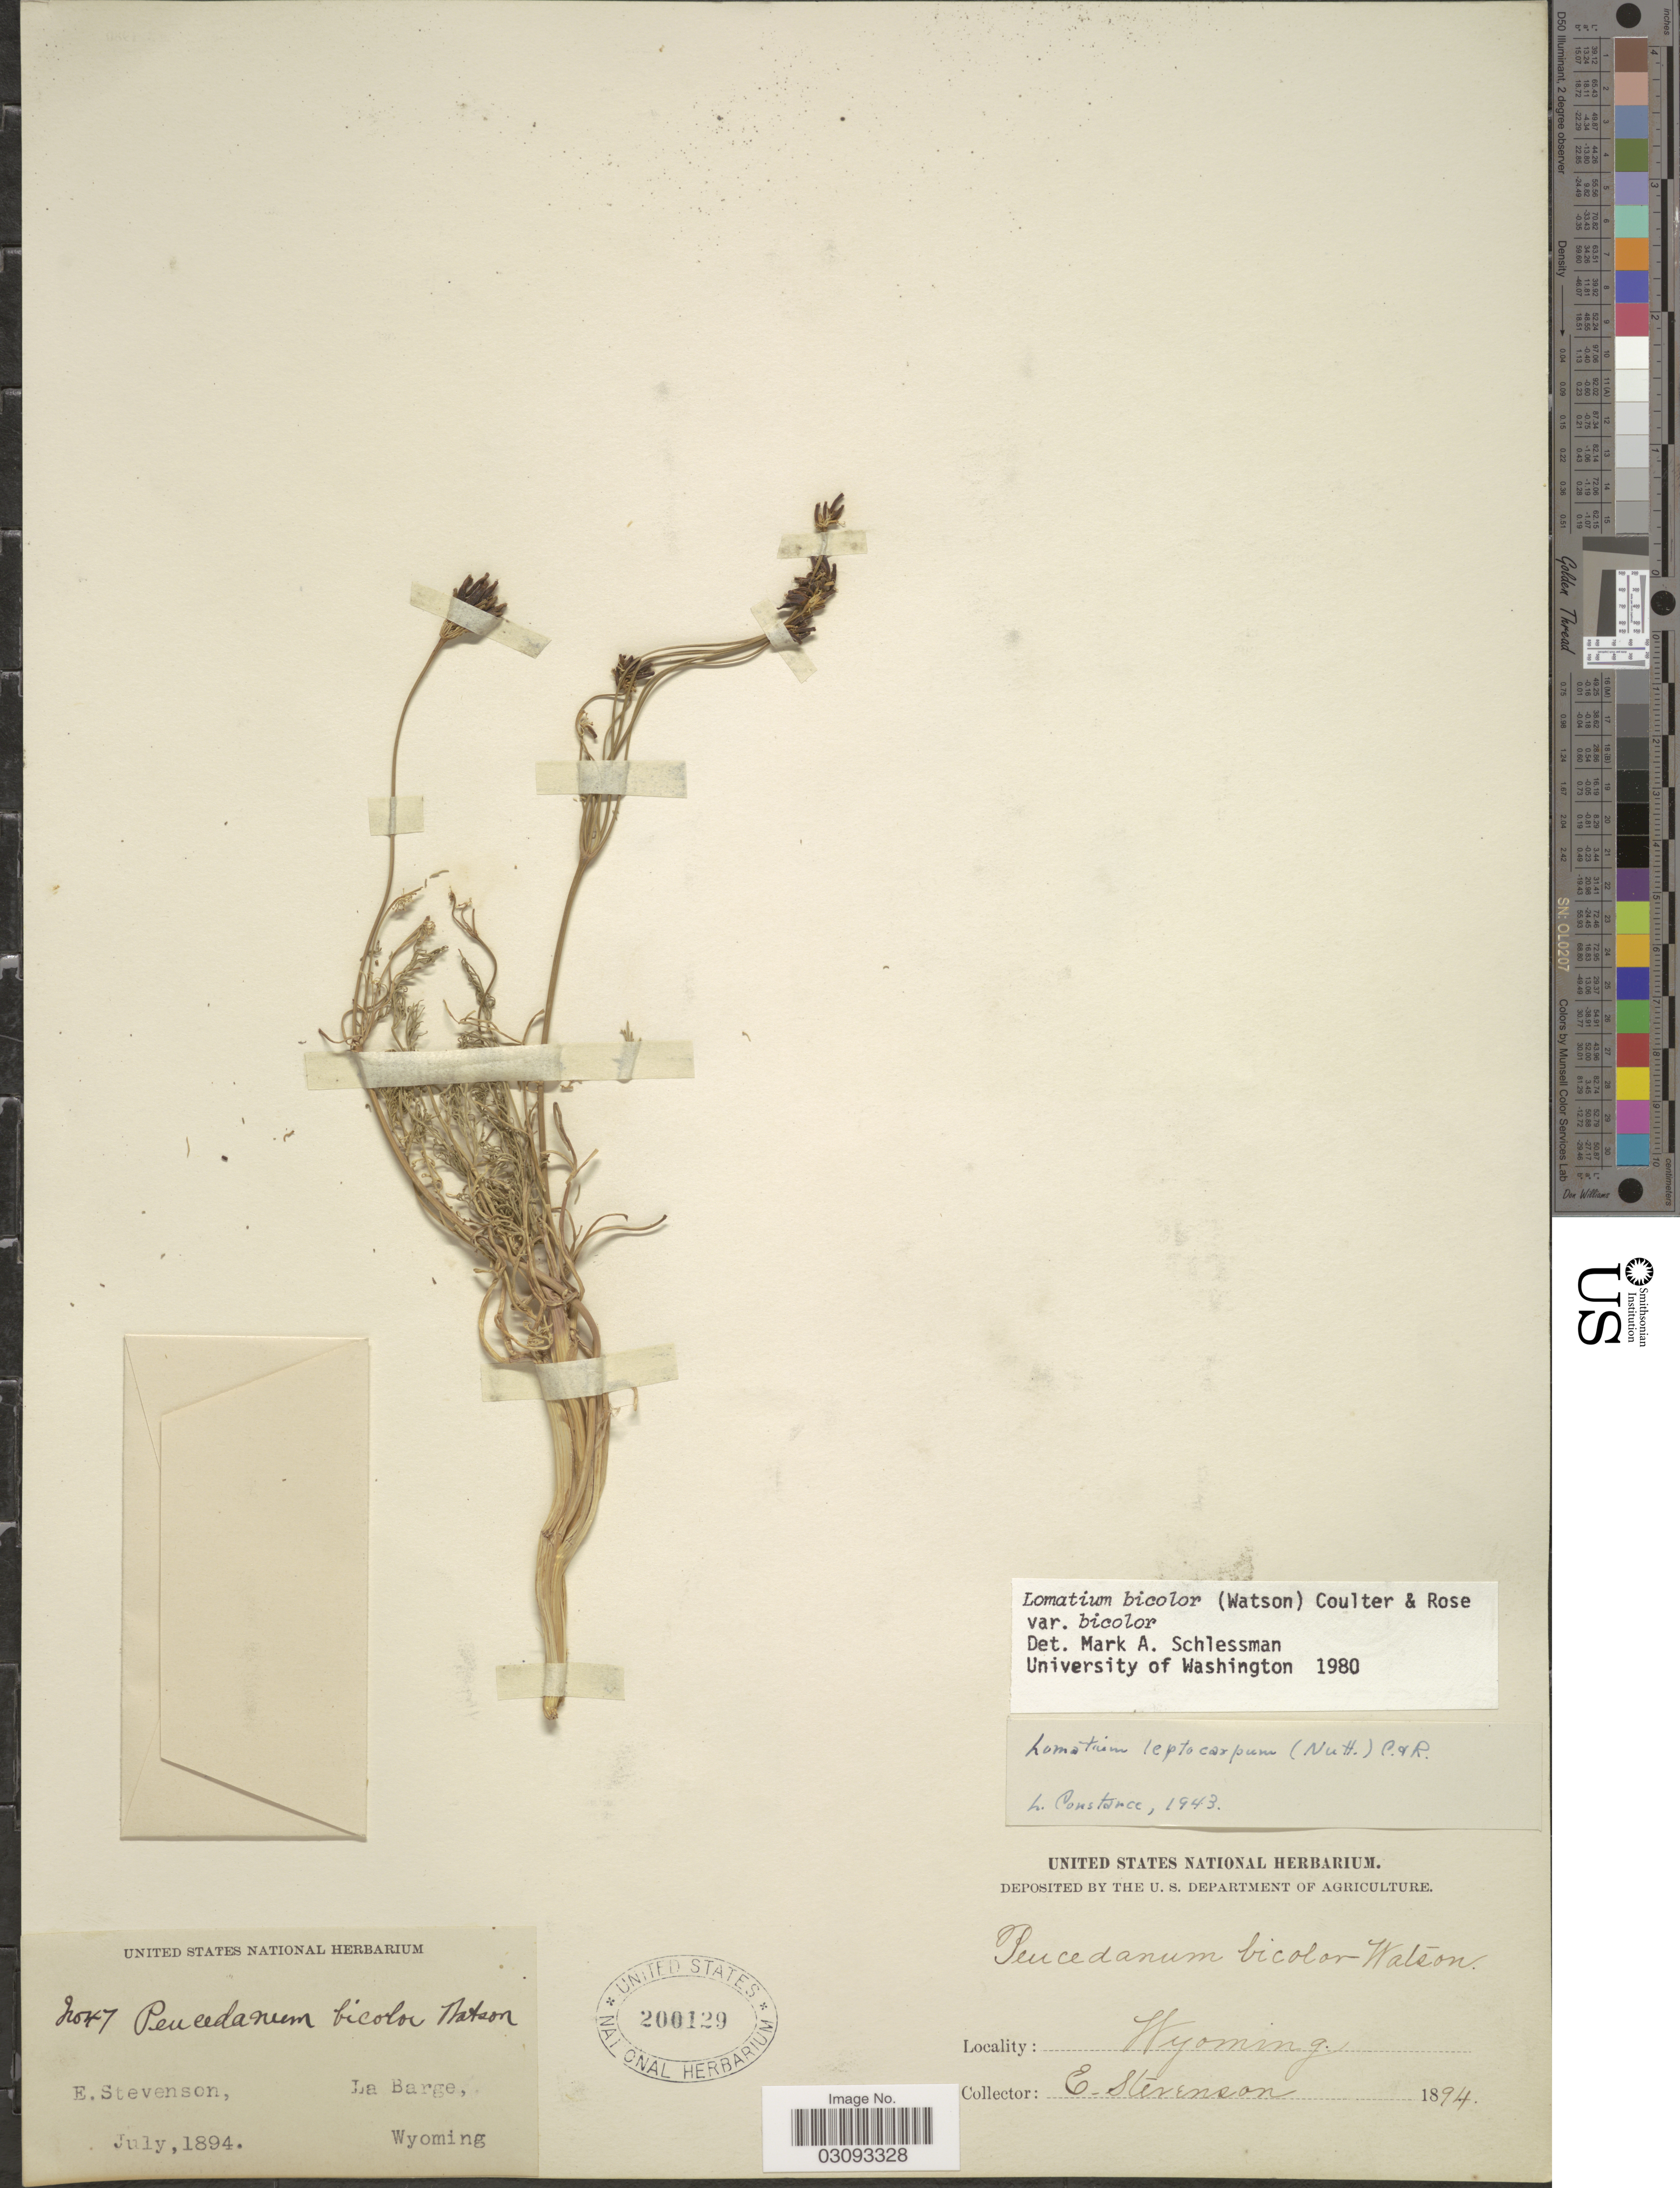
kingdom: Plantae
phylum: Tracheophyta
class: Magnoliopsida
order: Apiales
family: Apiaceae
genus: Lomatium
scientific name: Lomatium bicolor var. bicolor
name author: (S. Watson) J.M. Coult. & Rose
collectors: E. Stevenson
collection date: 1894-07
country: United States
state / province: Wyoming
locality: La Barge.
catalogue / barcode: US 200129